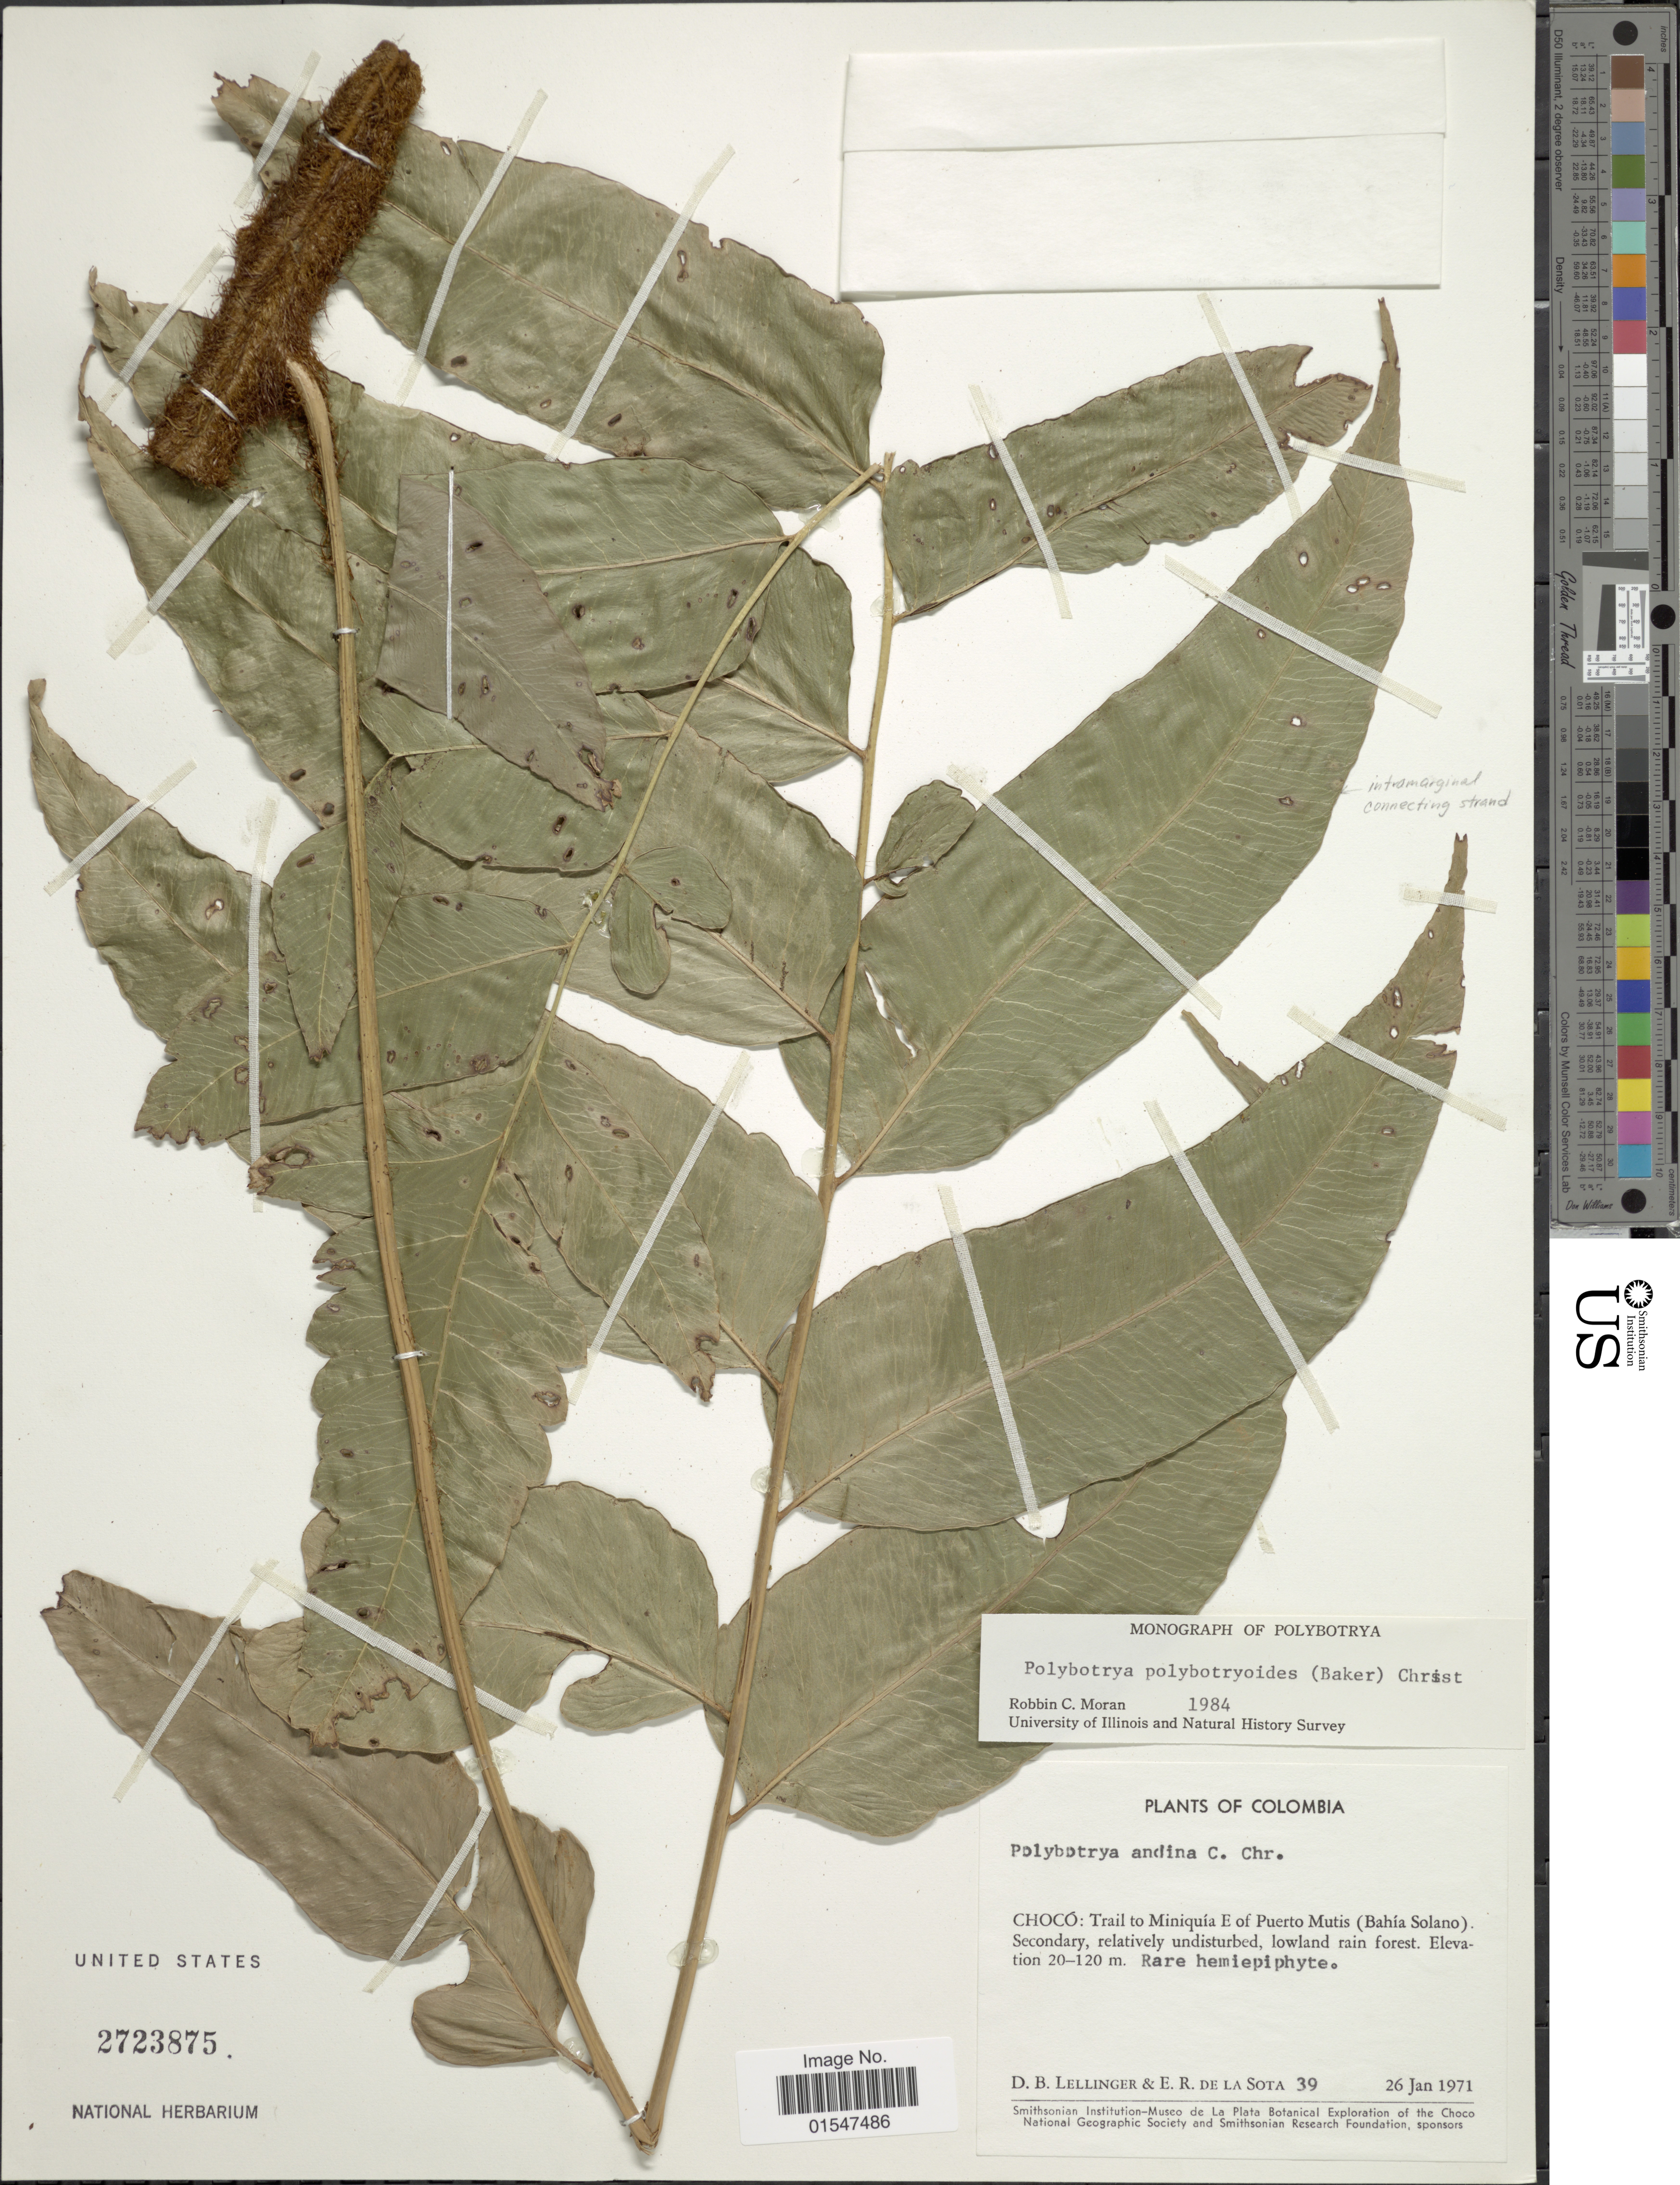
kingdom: Plantae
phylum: Tracheophyta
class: Polypodiopsida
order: Polypodiales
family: Dryopteridaceae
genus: Polybotrya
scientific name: Polybotrya polybotryoides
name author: (Baker) Christ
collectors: D. B. Lellinger & E. R. de la Sota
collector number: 39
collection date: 1971-01-26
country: Colombia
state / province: Chocó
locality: Colombia, Trail to Miniquía E of Puerto Mutis (Bahía Solano).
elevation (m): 20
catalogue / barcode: US 2723875